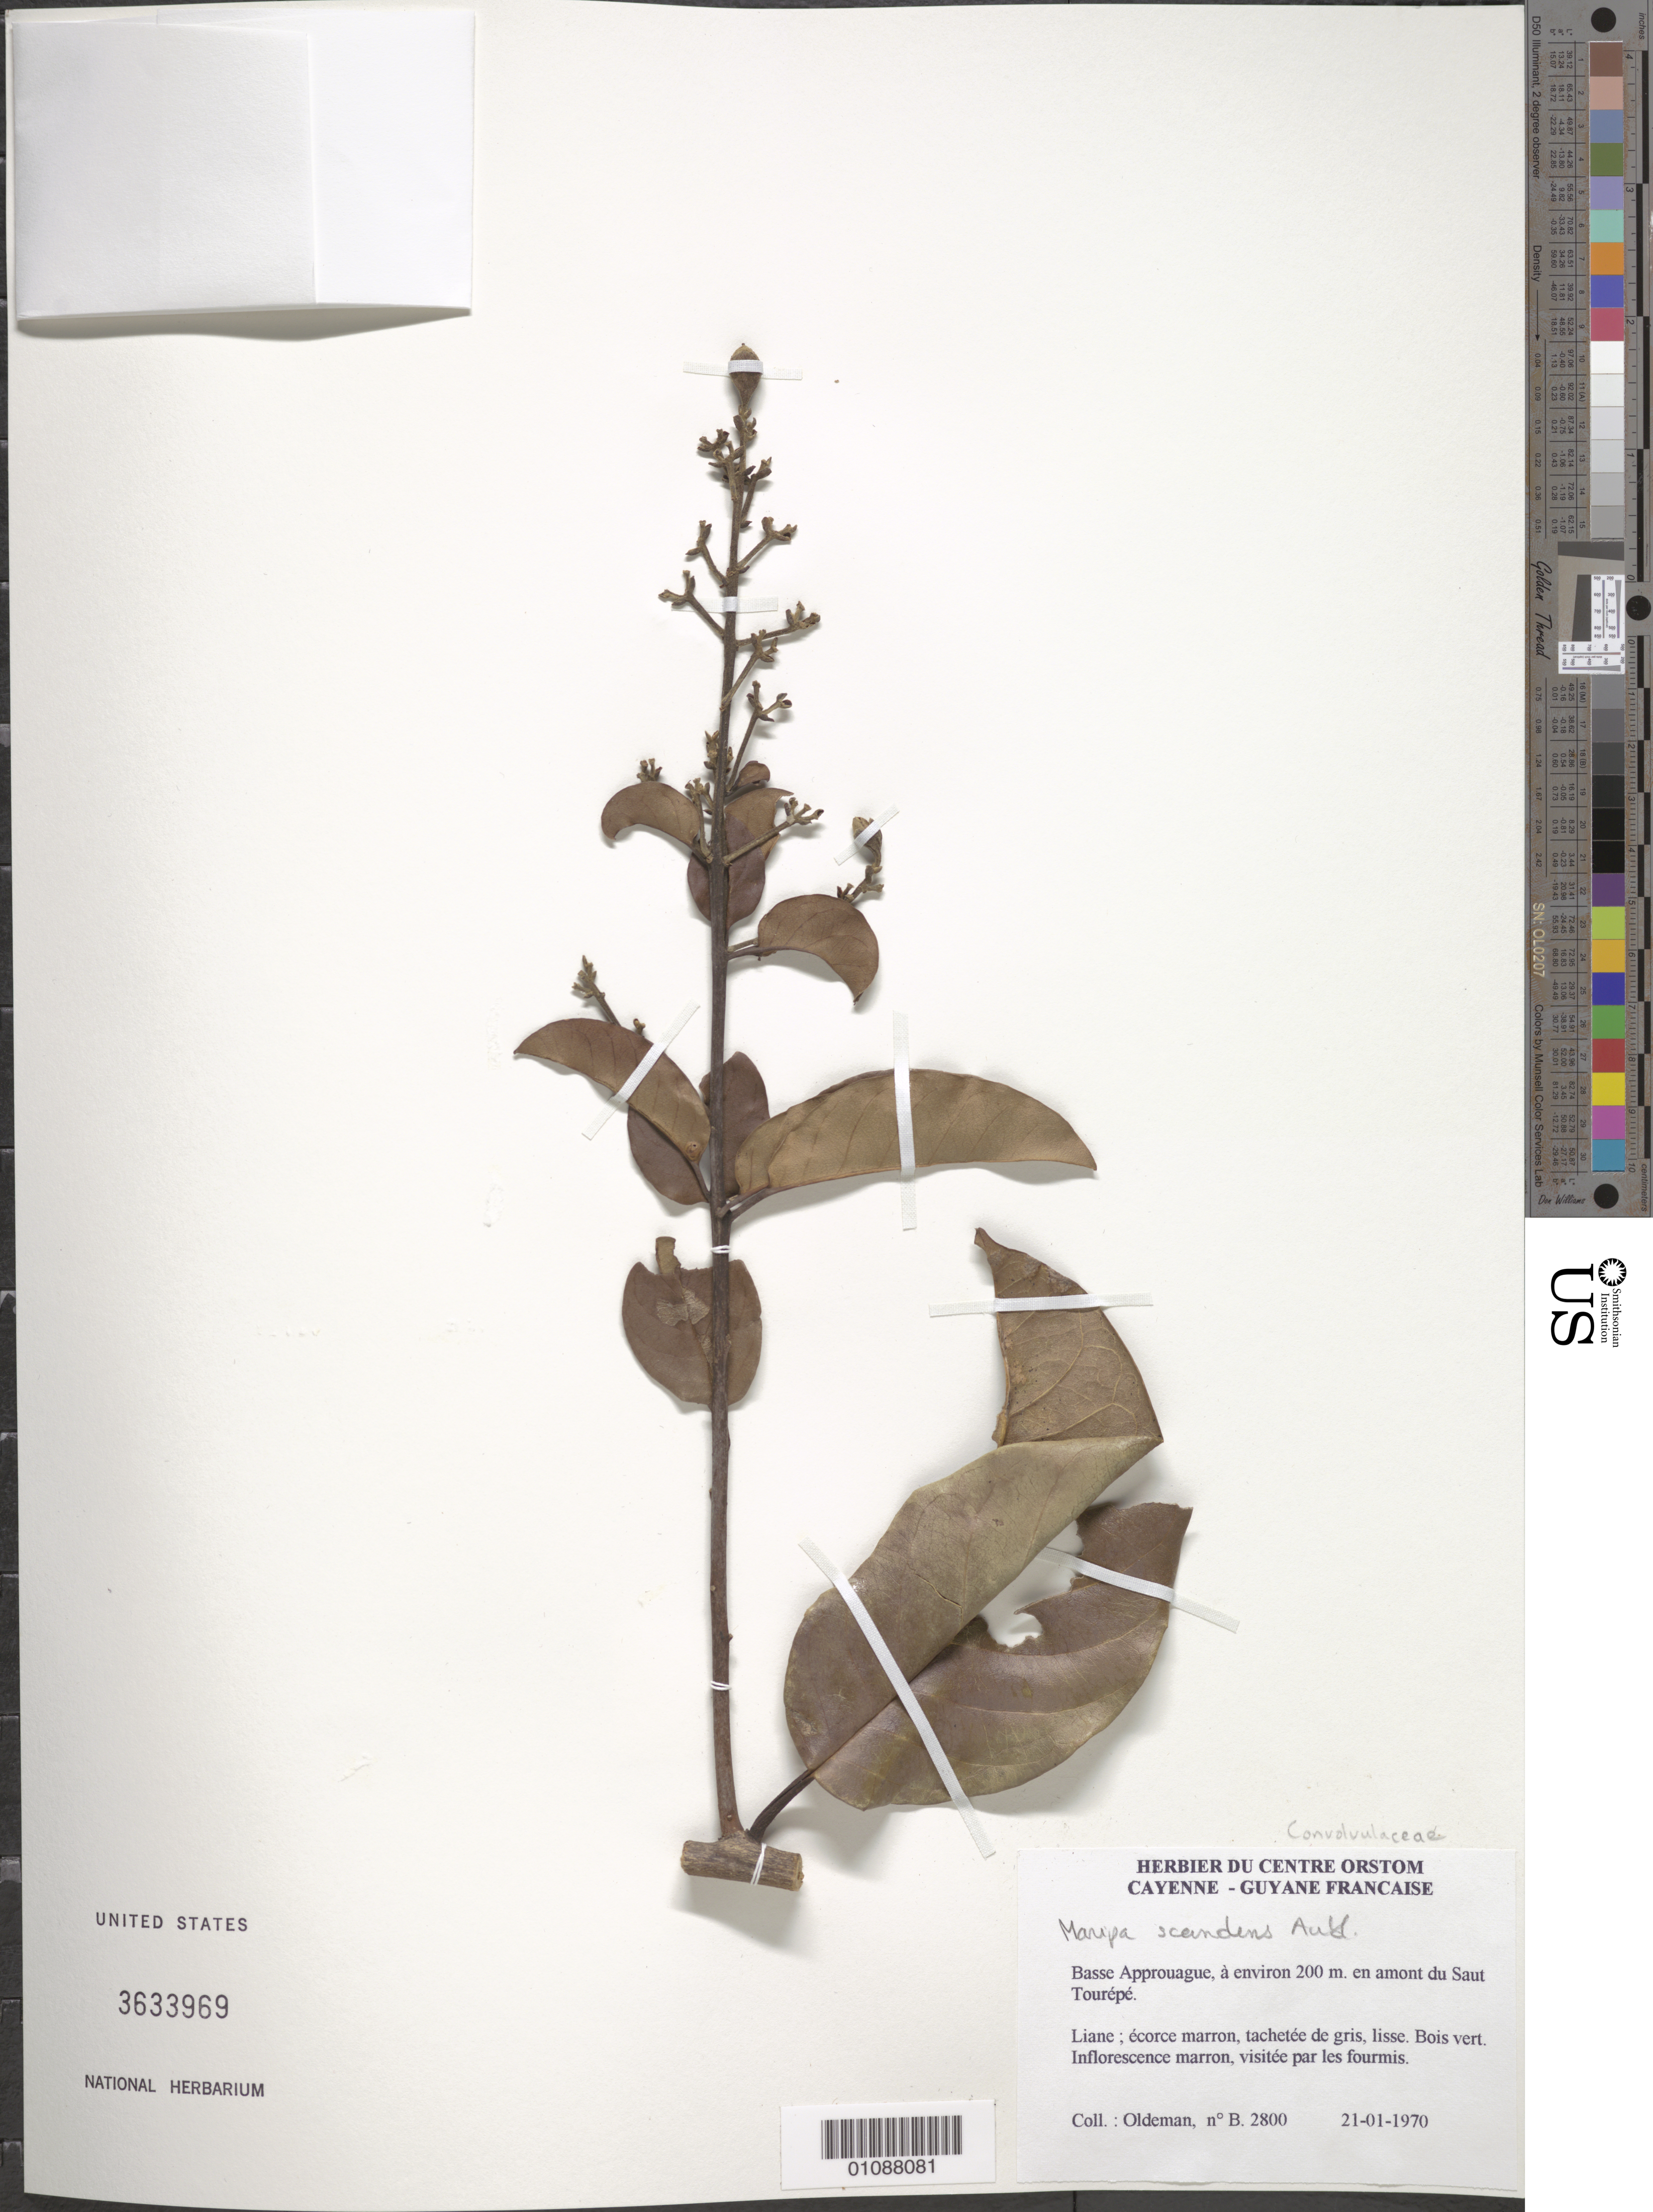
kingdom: Plantae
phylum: Tracheophyta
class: Magnoliopsida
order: Solanales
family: Convolvulaceae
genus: Maripa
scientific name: Maripa scandens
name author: Aubl.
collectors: R. Oldeman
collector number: B 2800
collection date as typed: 21-Jan-70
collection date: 1970-01-21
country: French Guiana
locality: Basse Approuague, a environ 200m en amont du Saut Tourépé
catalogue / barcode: US 3633969